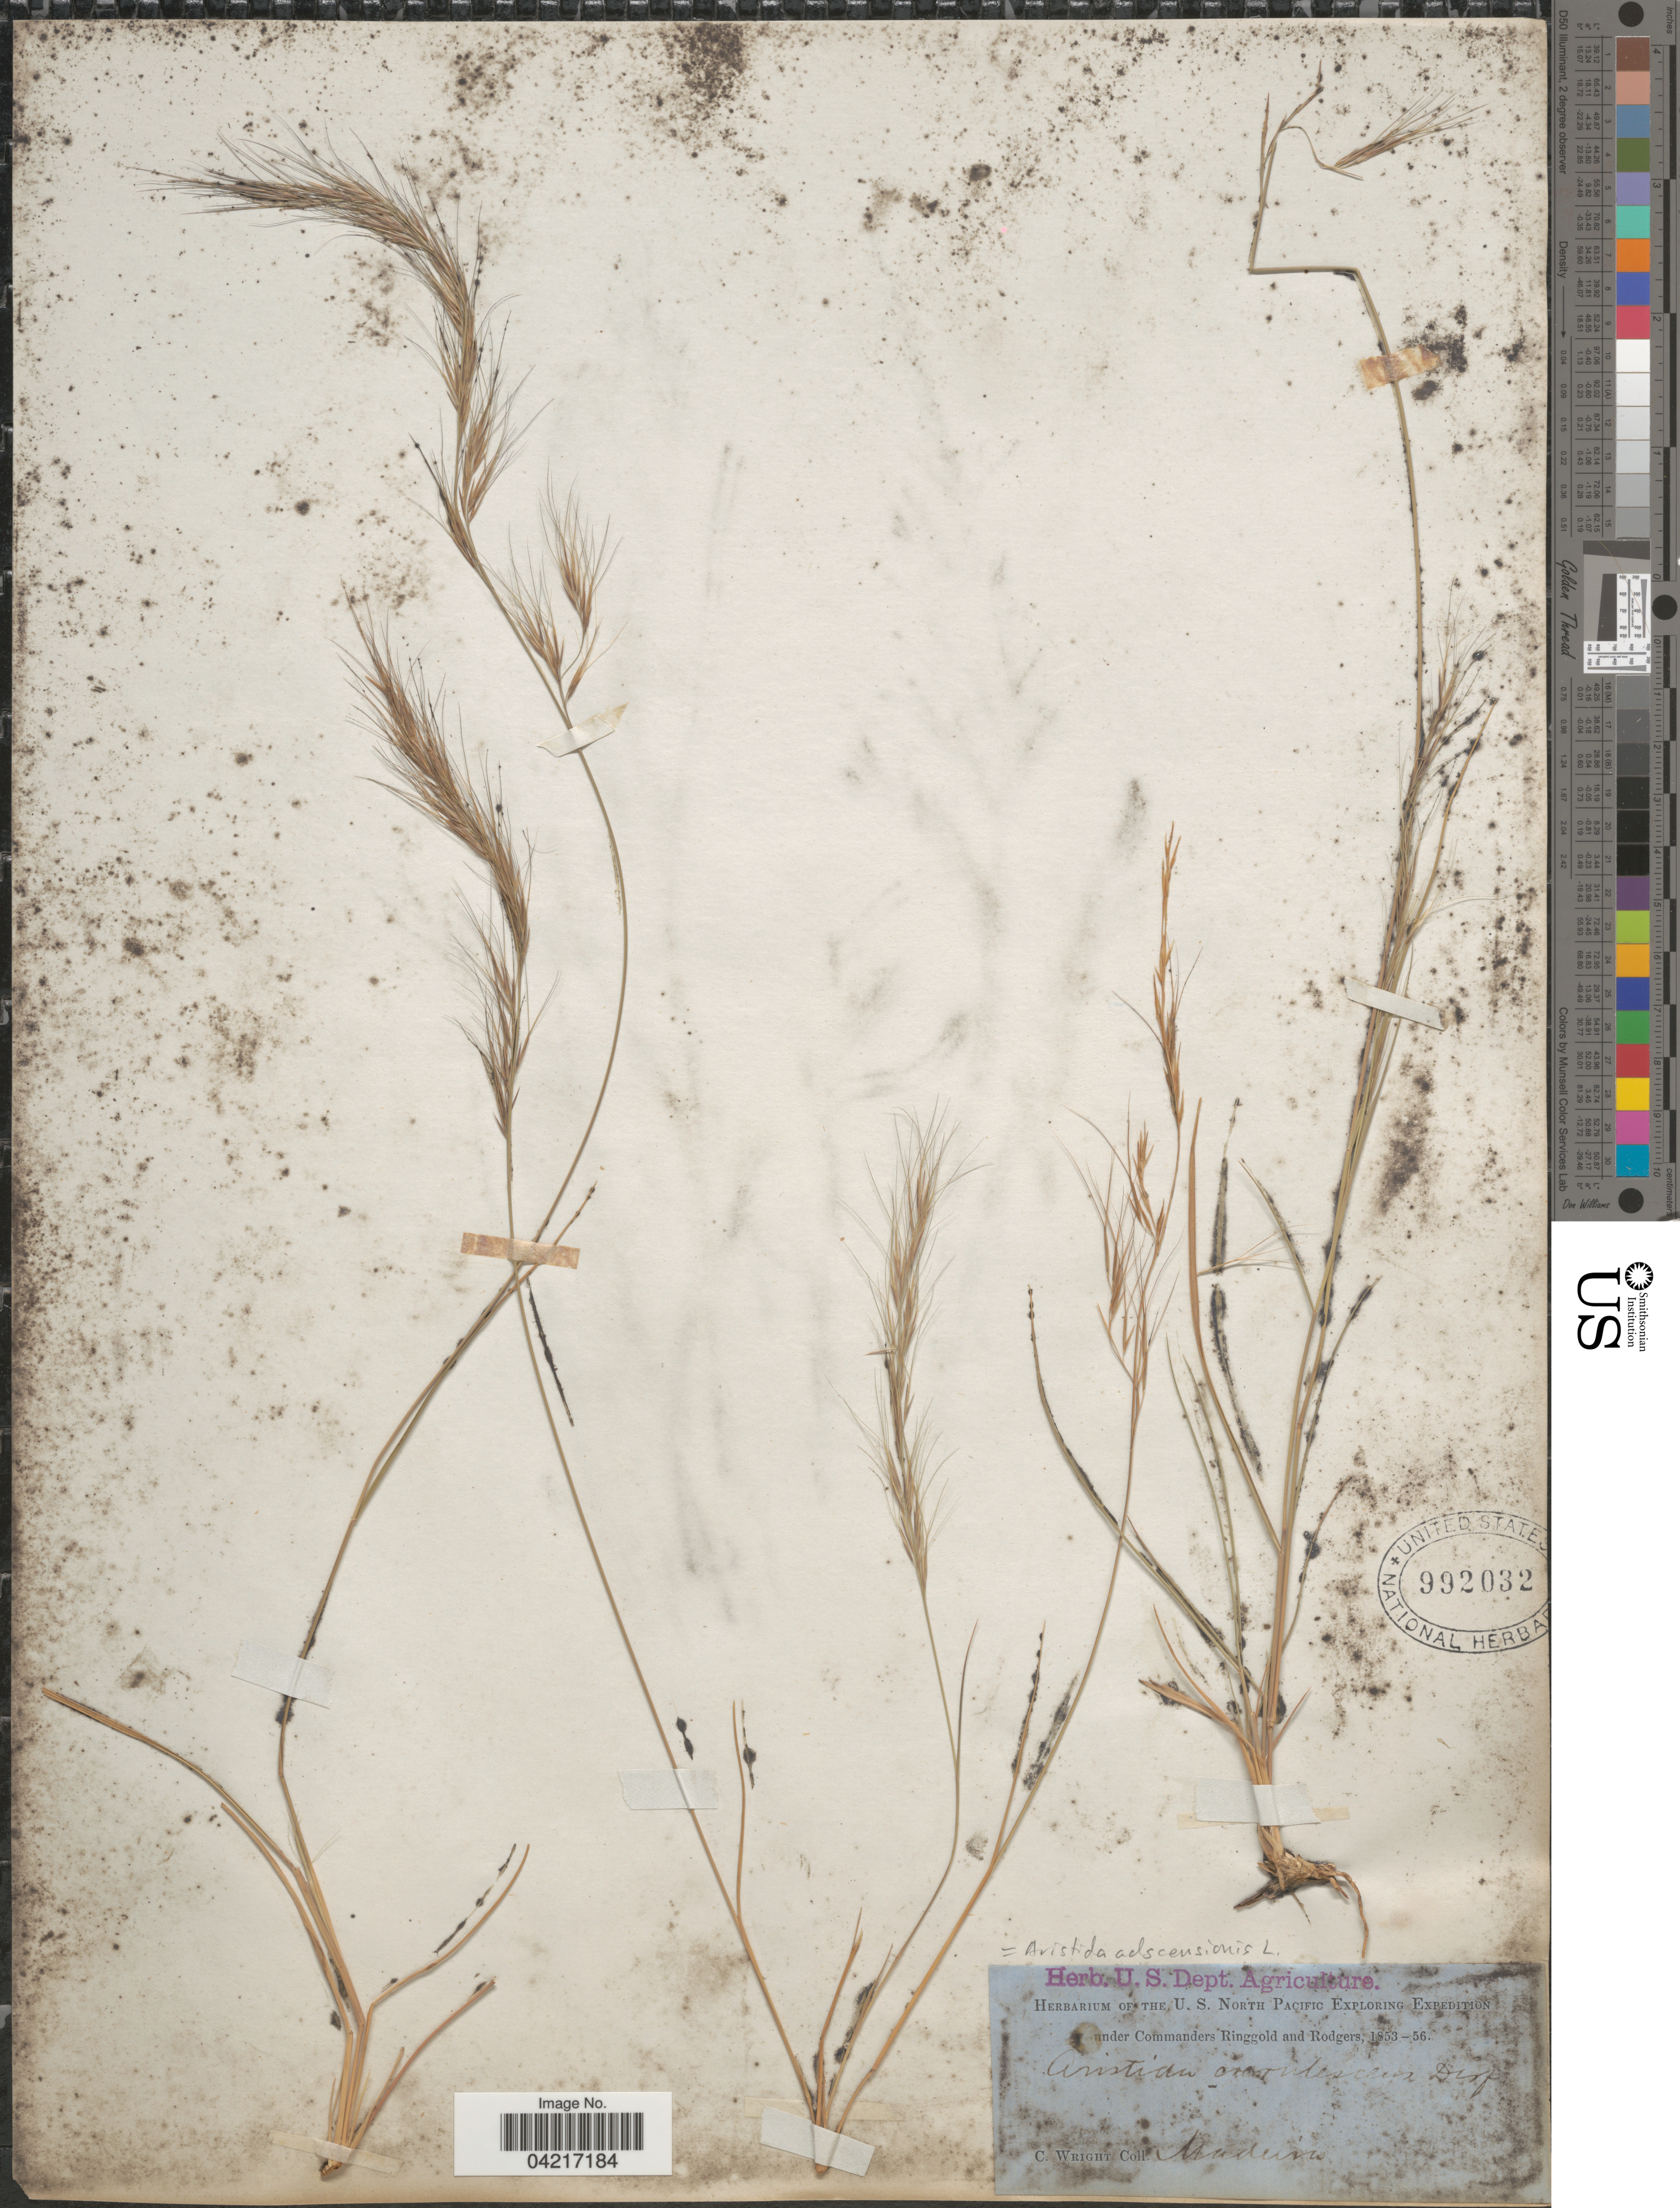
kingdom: Plantae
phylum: Tracheophyta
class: Liliopsida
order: Poales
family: Poaceae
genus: Aristida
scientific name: Aristida adscensionis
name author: L.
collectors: C. Wright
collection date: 1853/1856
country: Portugal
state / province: Madeira (Aut. Reg.)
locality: The U. S. North Pacific Exploring Expedtion.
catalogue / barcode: US 992032